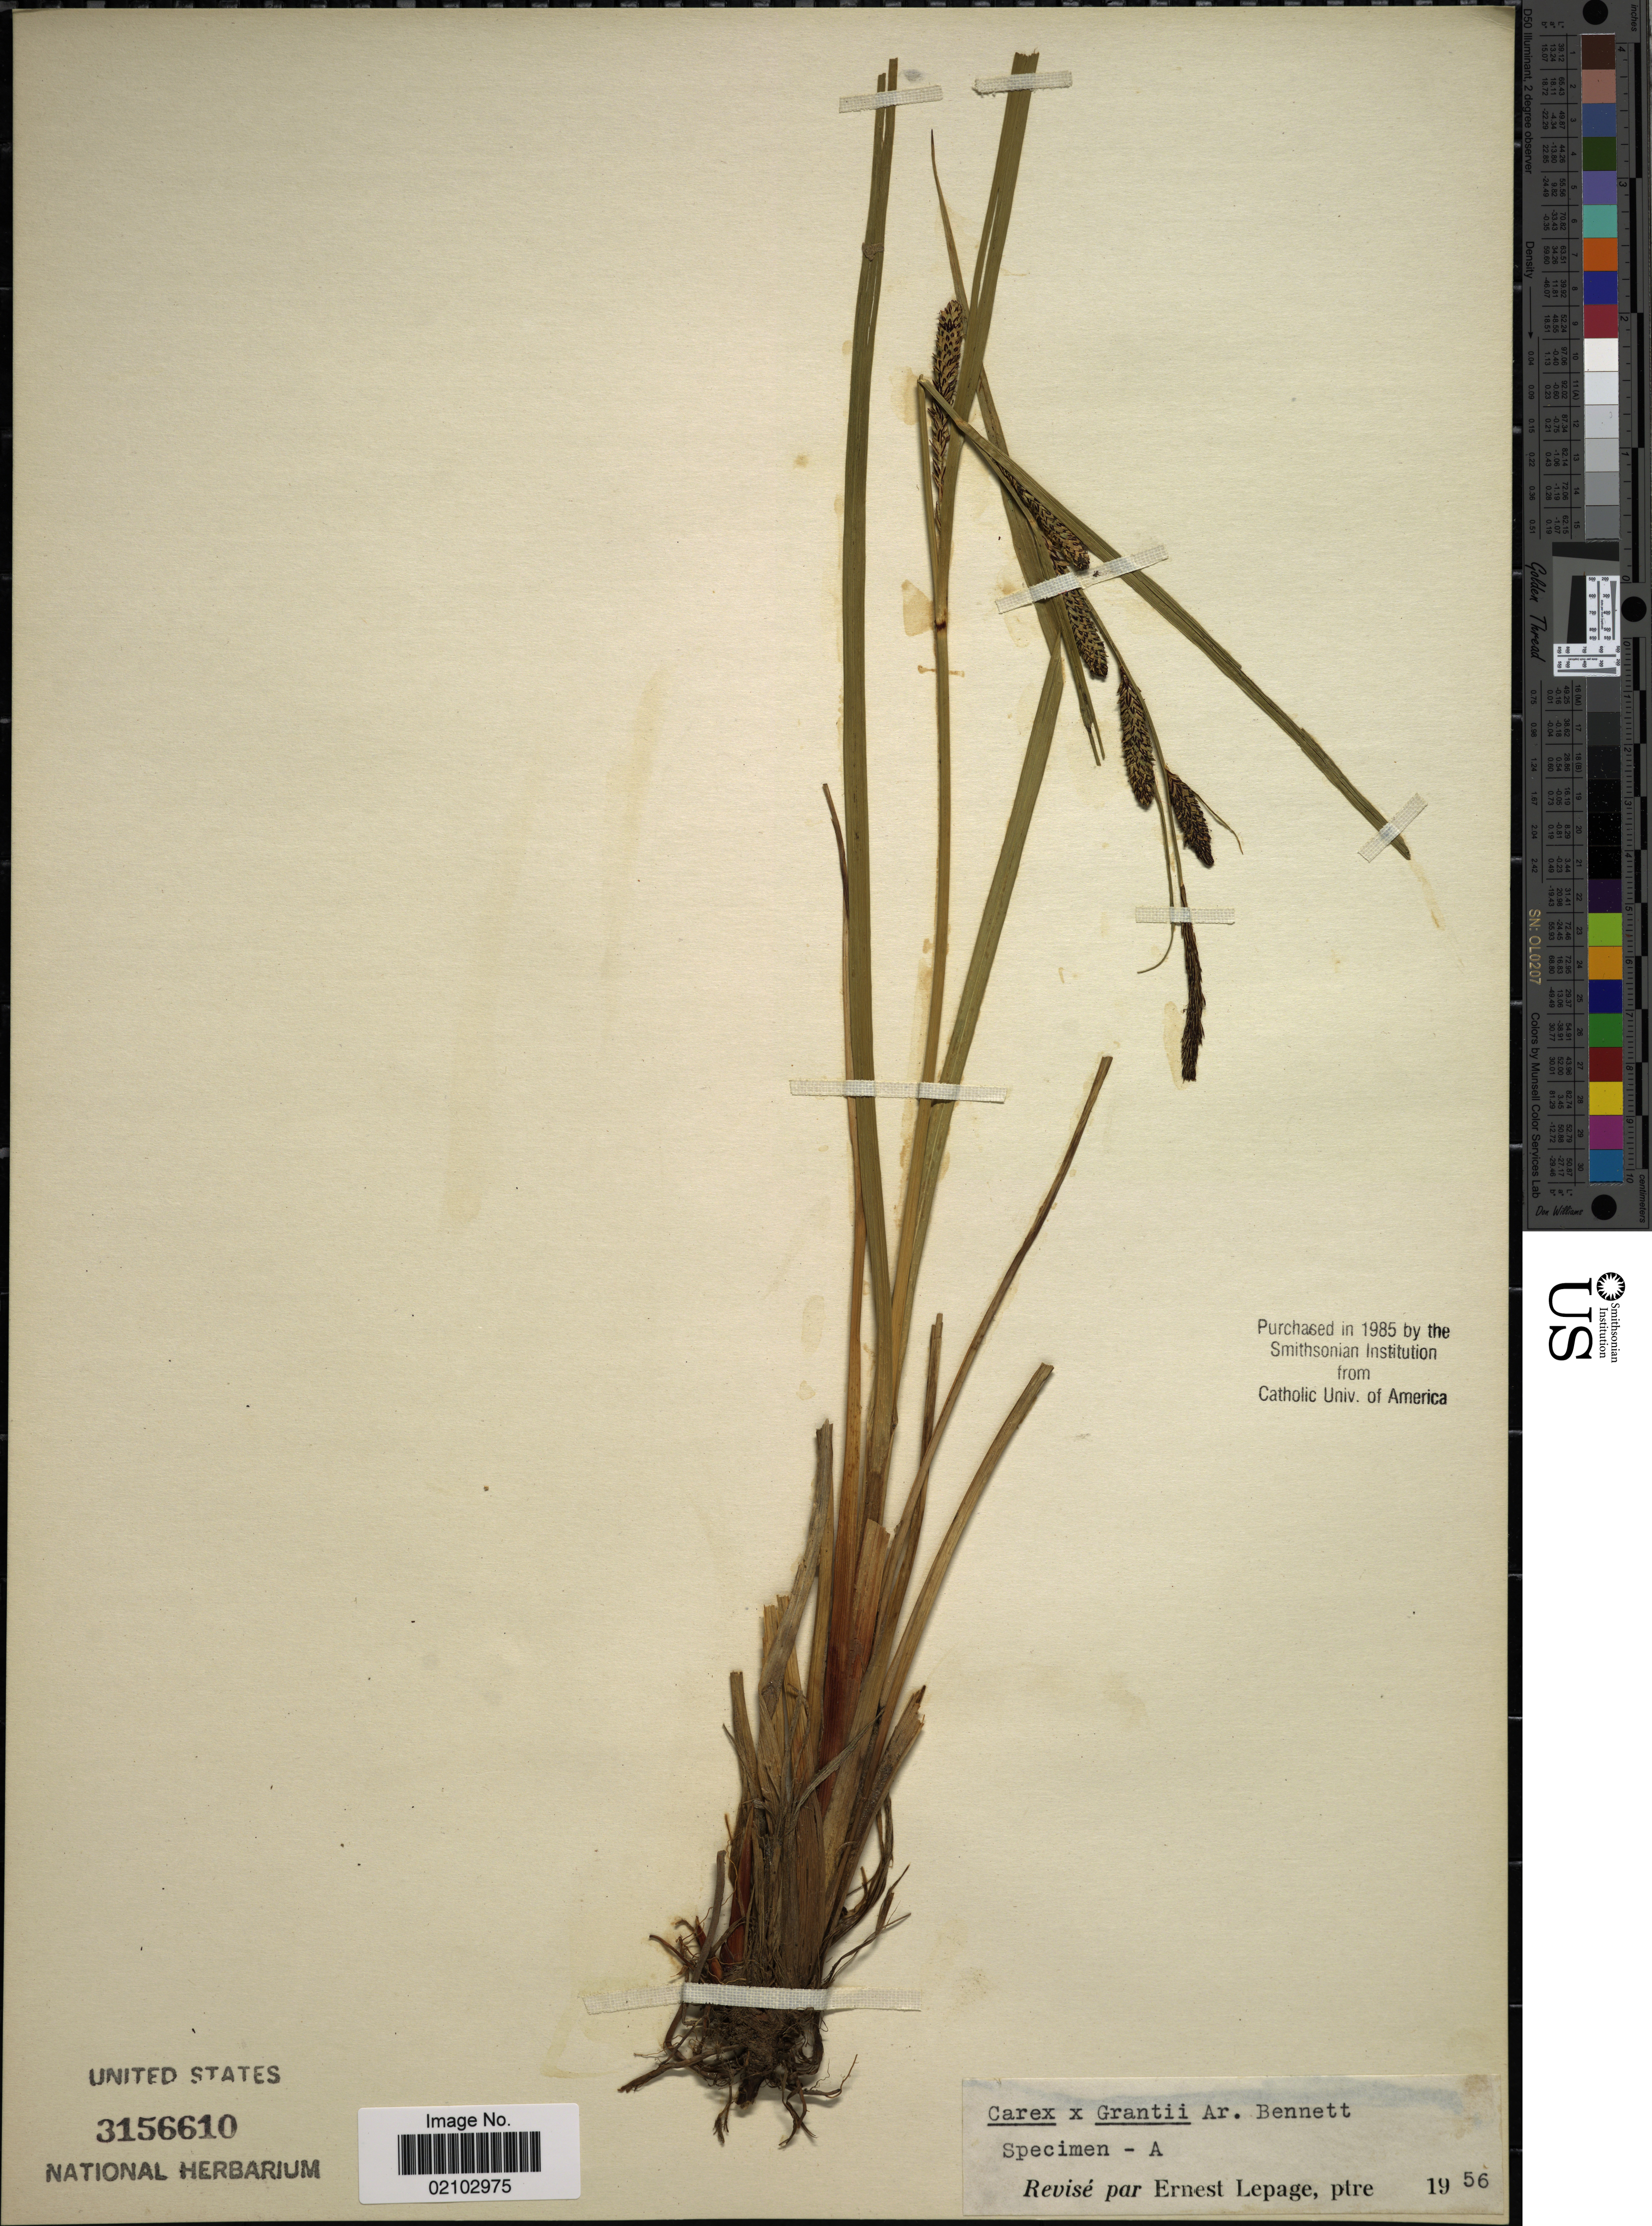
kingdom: Plantae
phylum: Tracheophyta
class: Liliopsida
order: Poales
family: Cyperaceae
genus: Carex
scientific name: Carex aquatilis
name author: Wahlenb.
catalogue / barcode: US 3156610